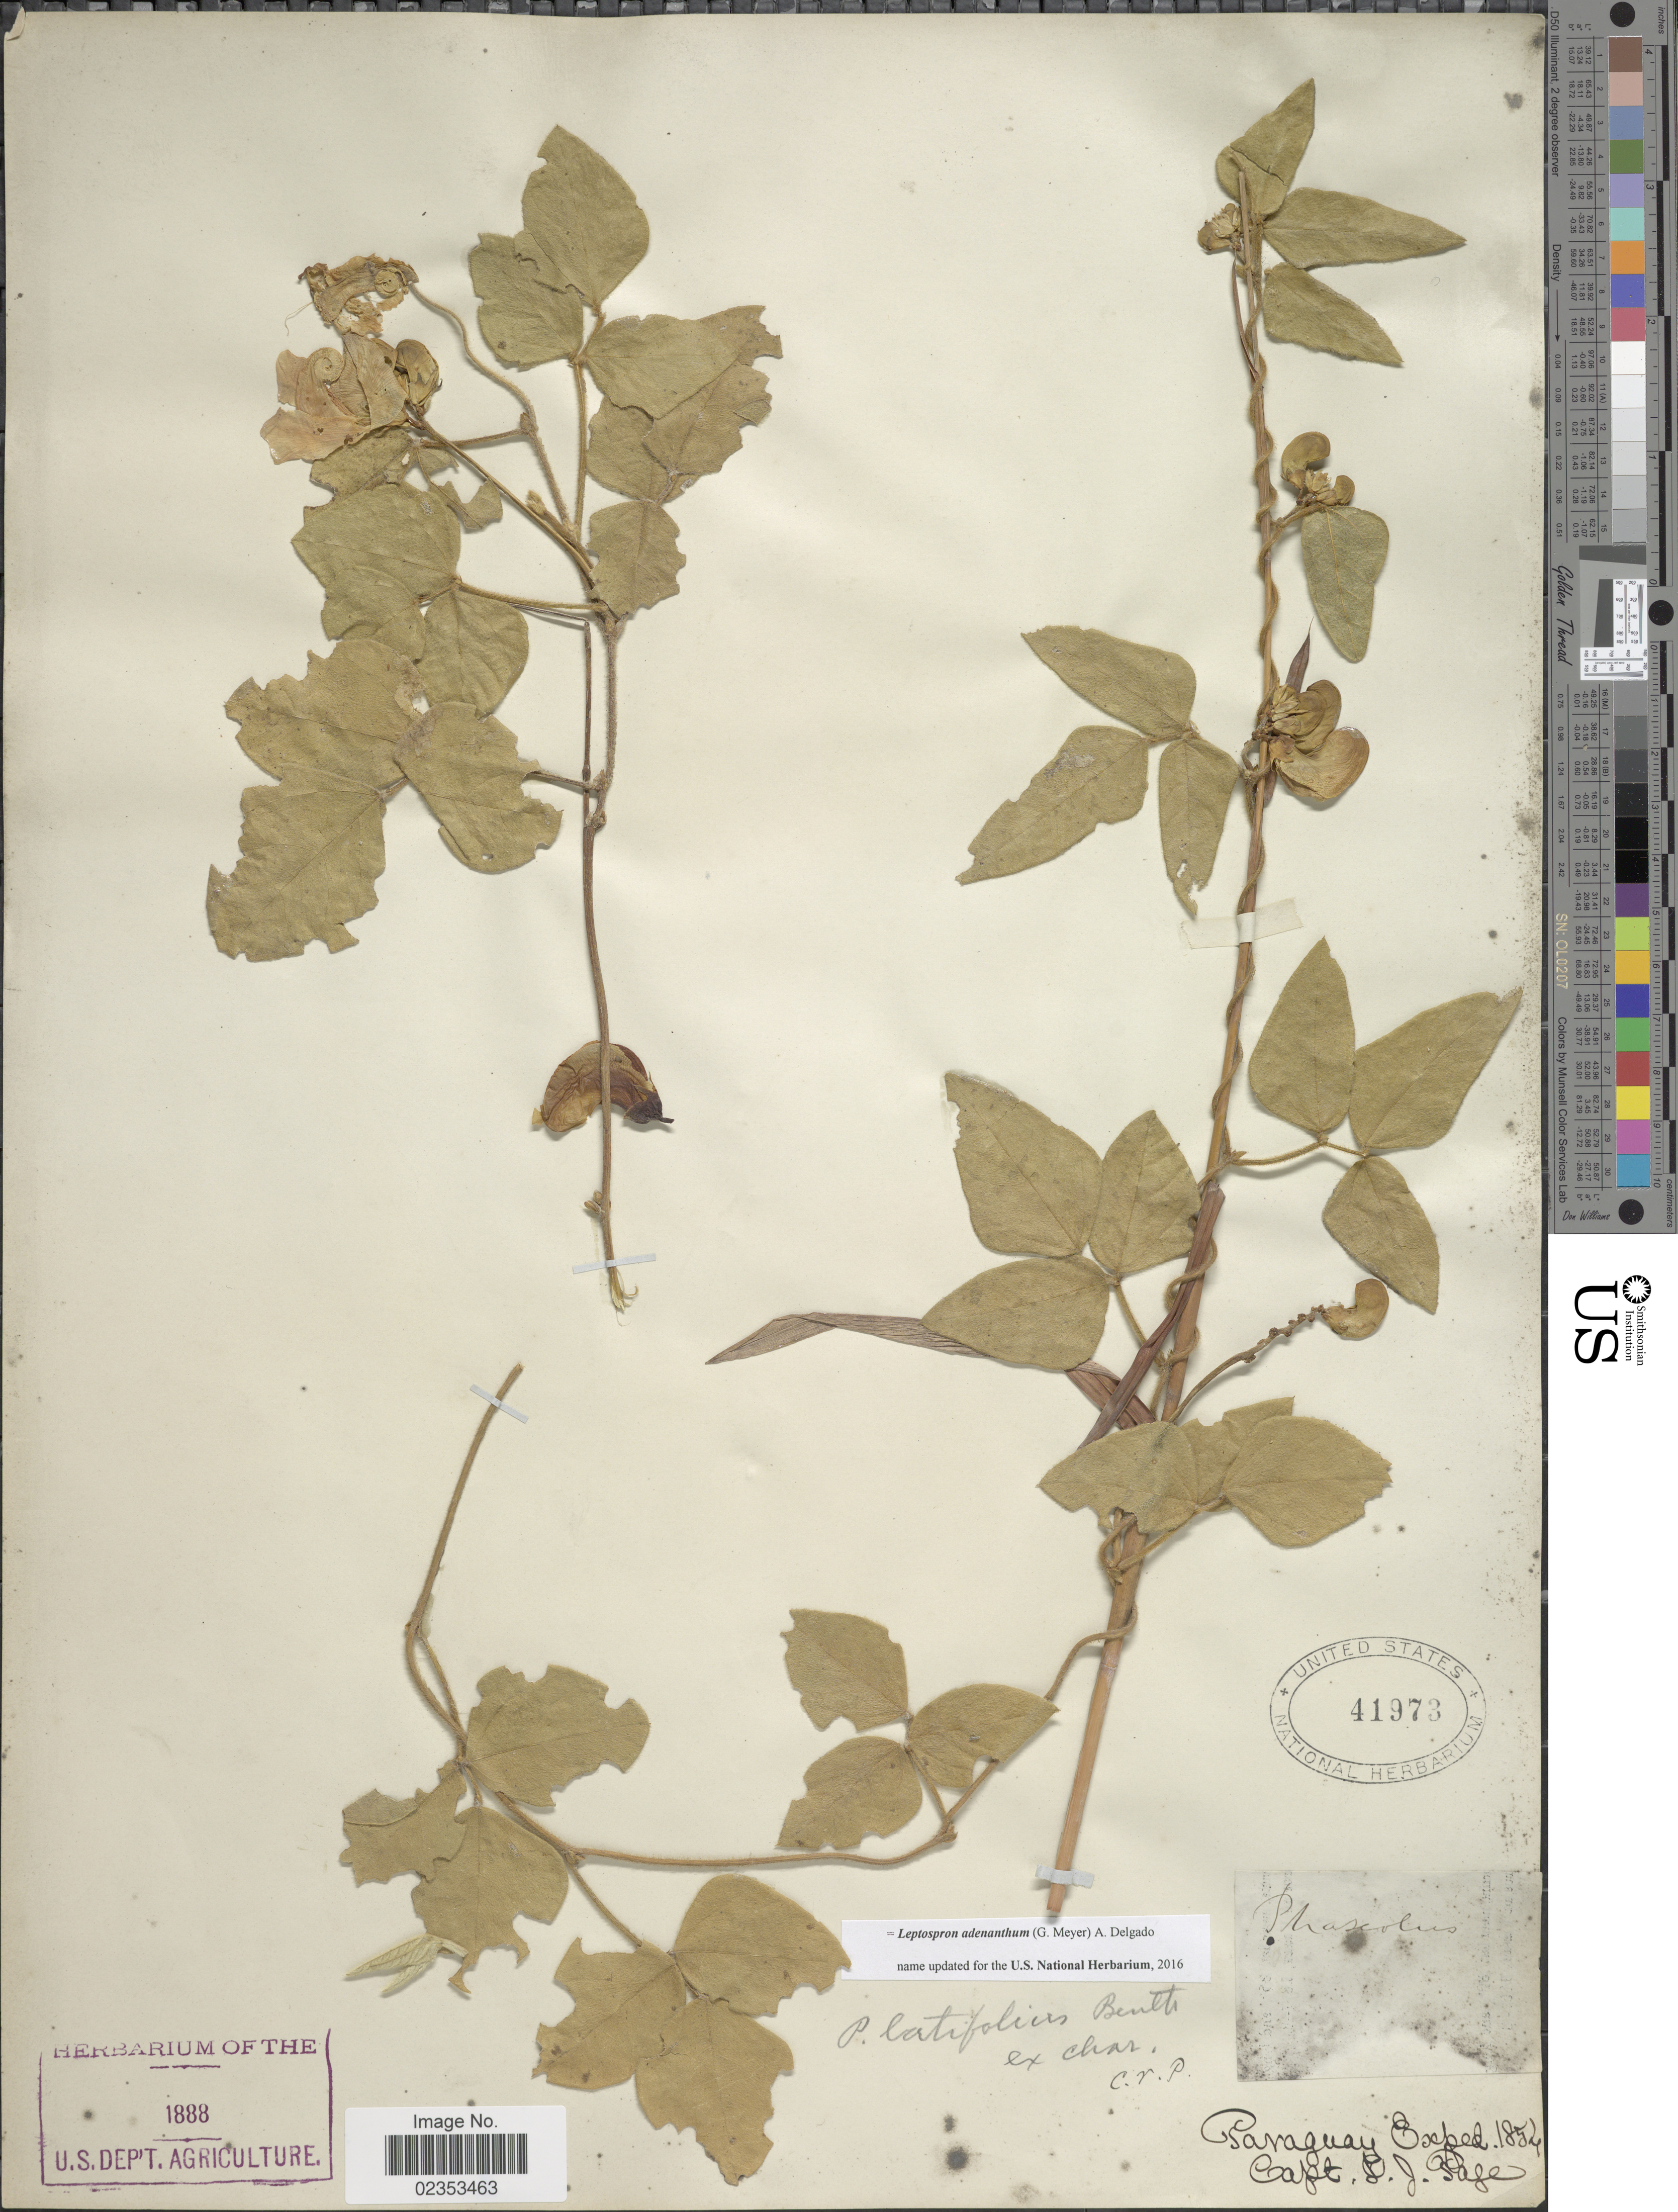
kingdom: Plantae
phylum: Tracheophyta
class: Magnoliopsida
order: Fabales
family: Fabaceae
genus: Leptospron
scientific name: Leptospron adenanthum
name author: (G. Mey.) A. Delgado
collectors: T. J. Page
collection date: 1894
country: Paraguay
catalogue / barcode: US 41973